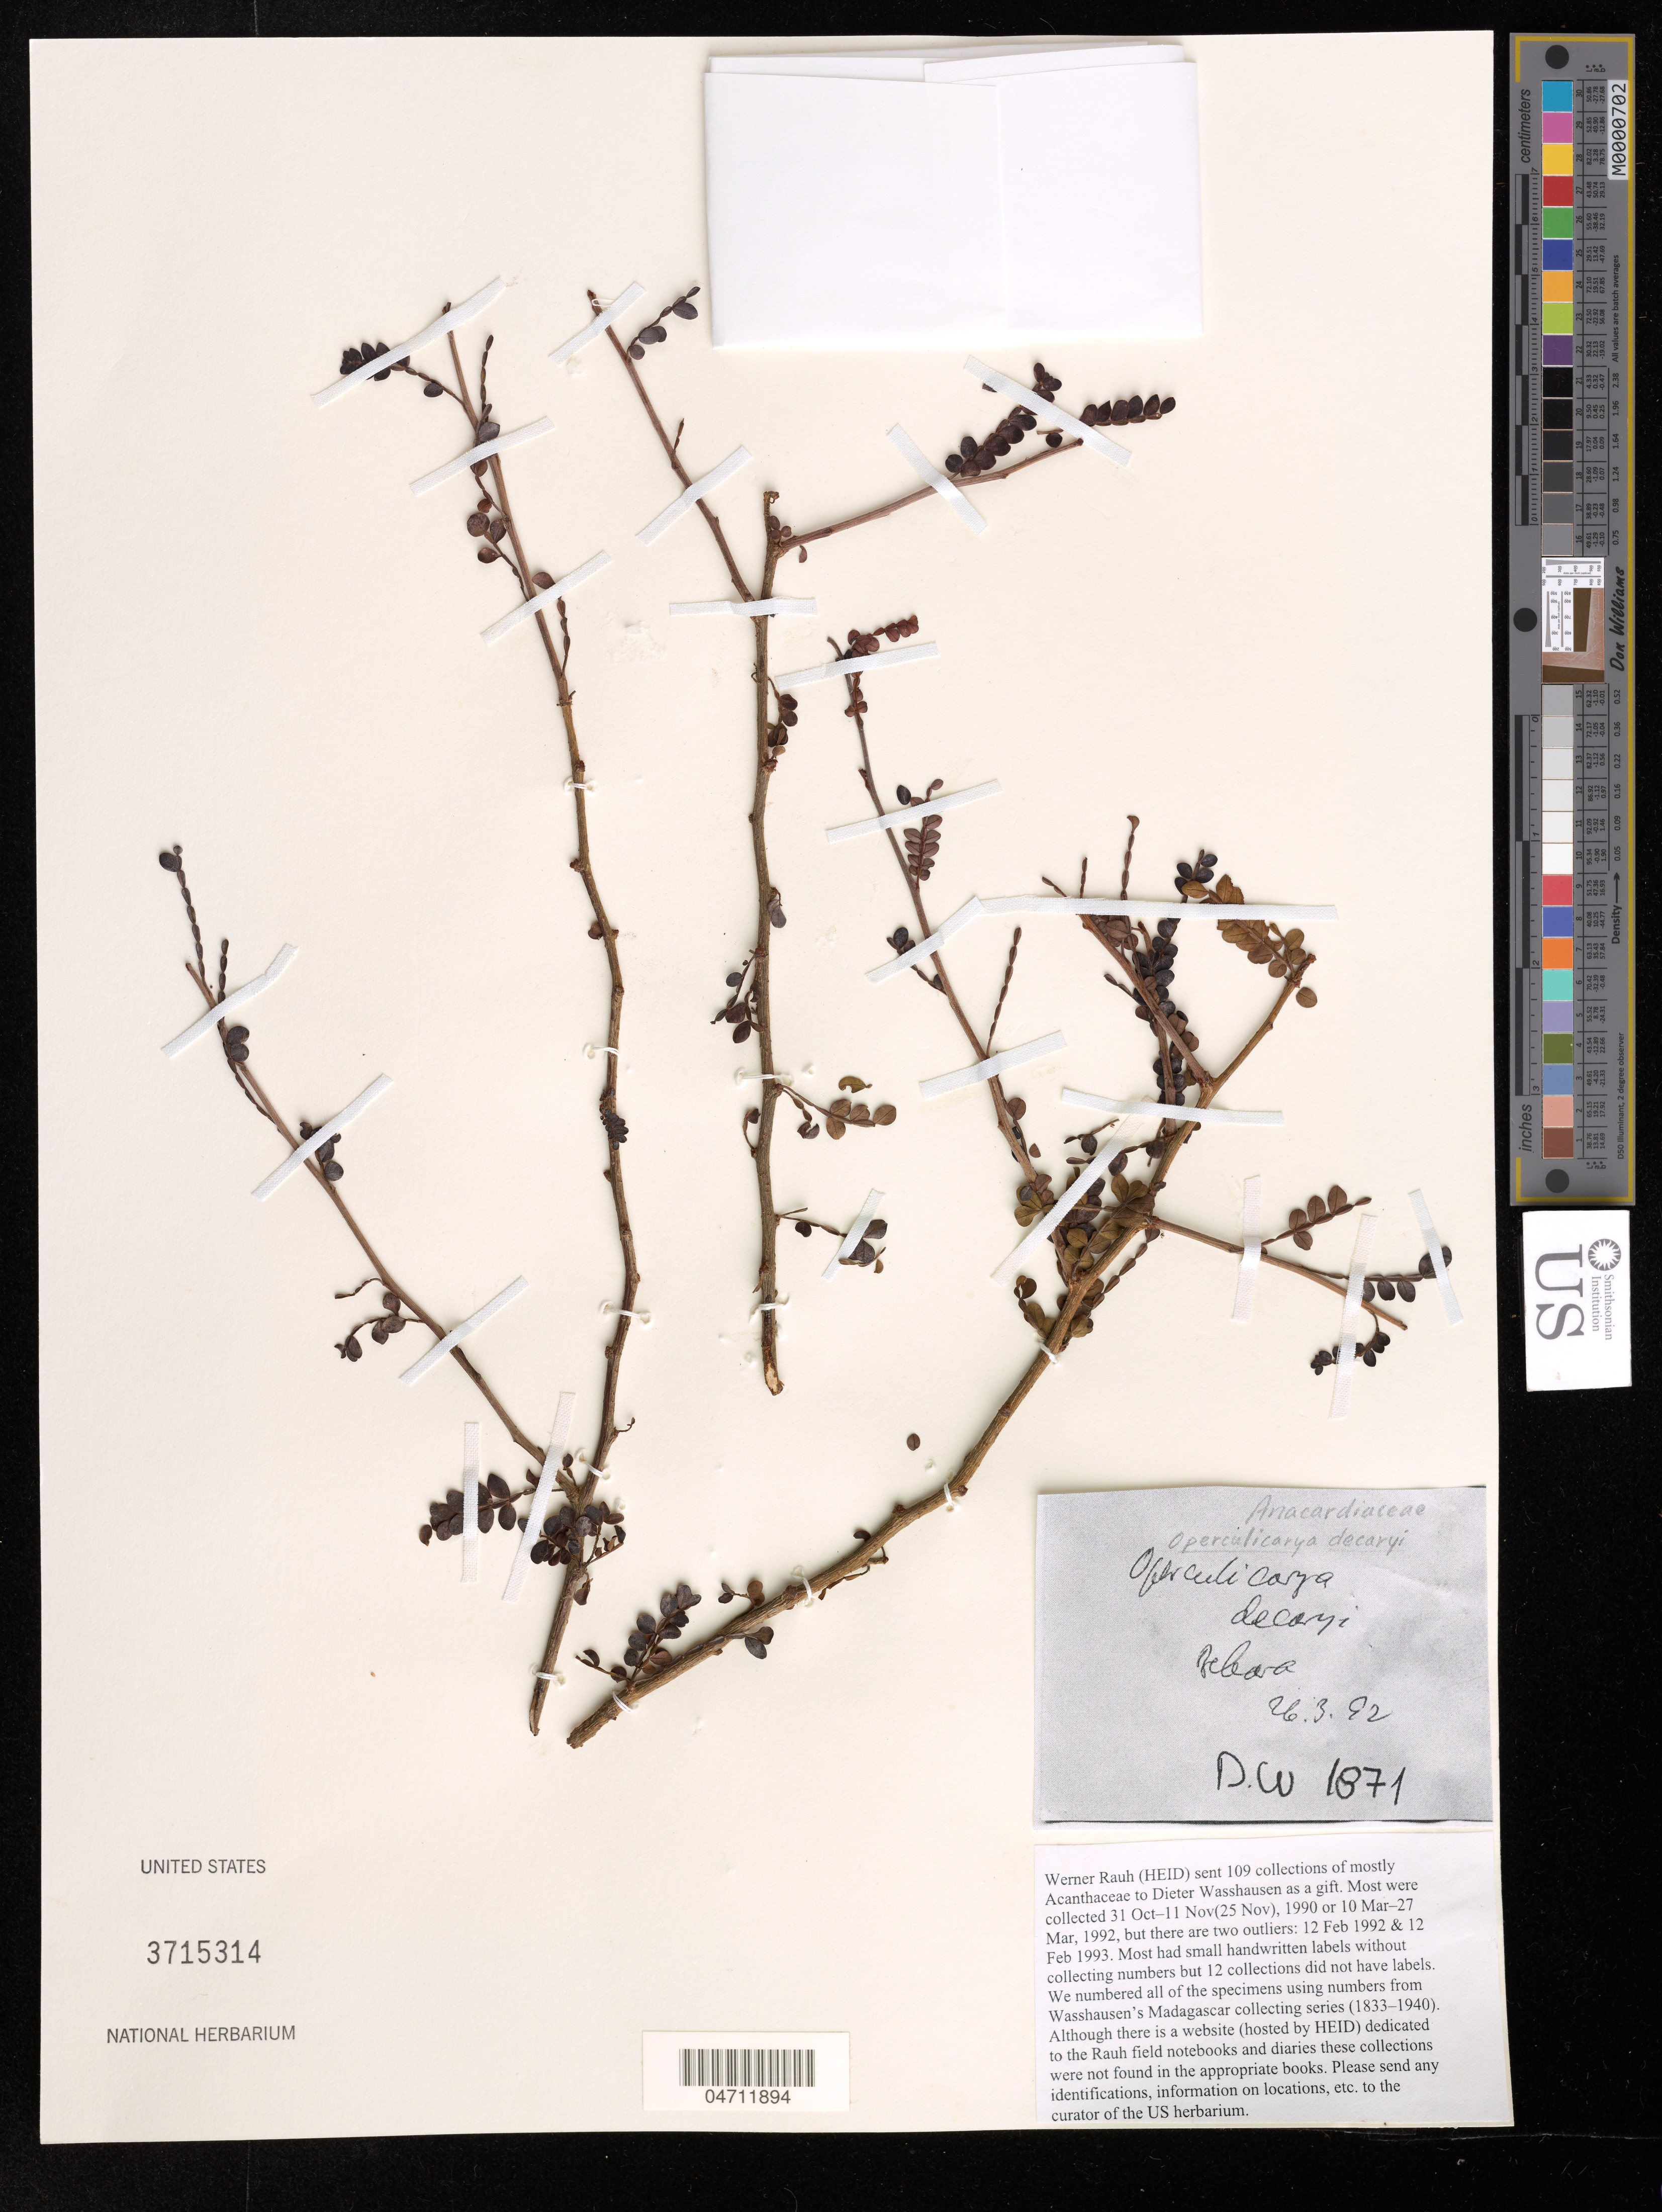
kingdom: Plantae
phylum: Tracheophyta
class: Magnoliopsida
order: Sapindales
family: Anacardiaceae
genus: Operculicarya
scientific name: Operculicarya decaryi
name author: H. Perrier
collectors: W. Rauh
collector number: DW 1871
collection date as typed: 26.3.92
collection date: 1992-03-26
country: Madagascar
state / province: Tulear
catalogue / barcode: US 3715314